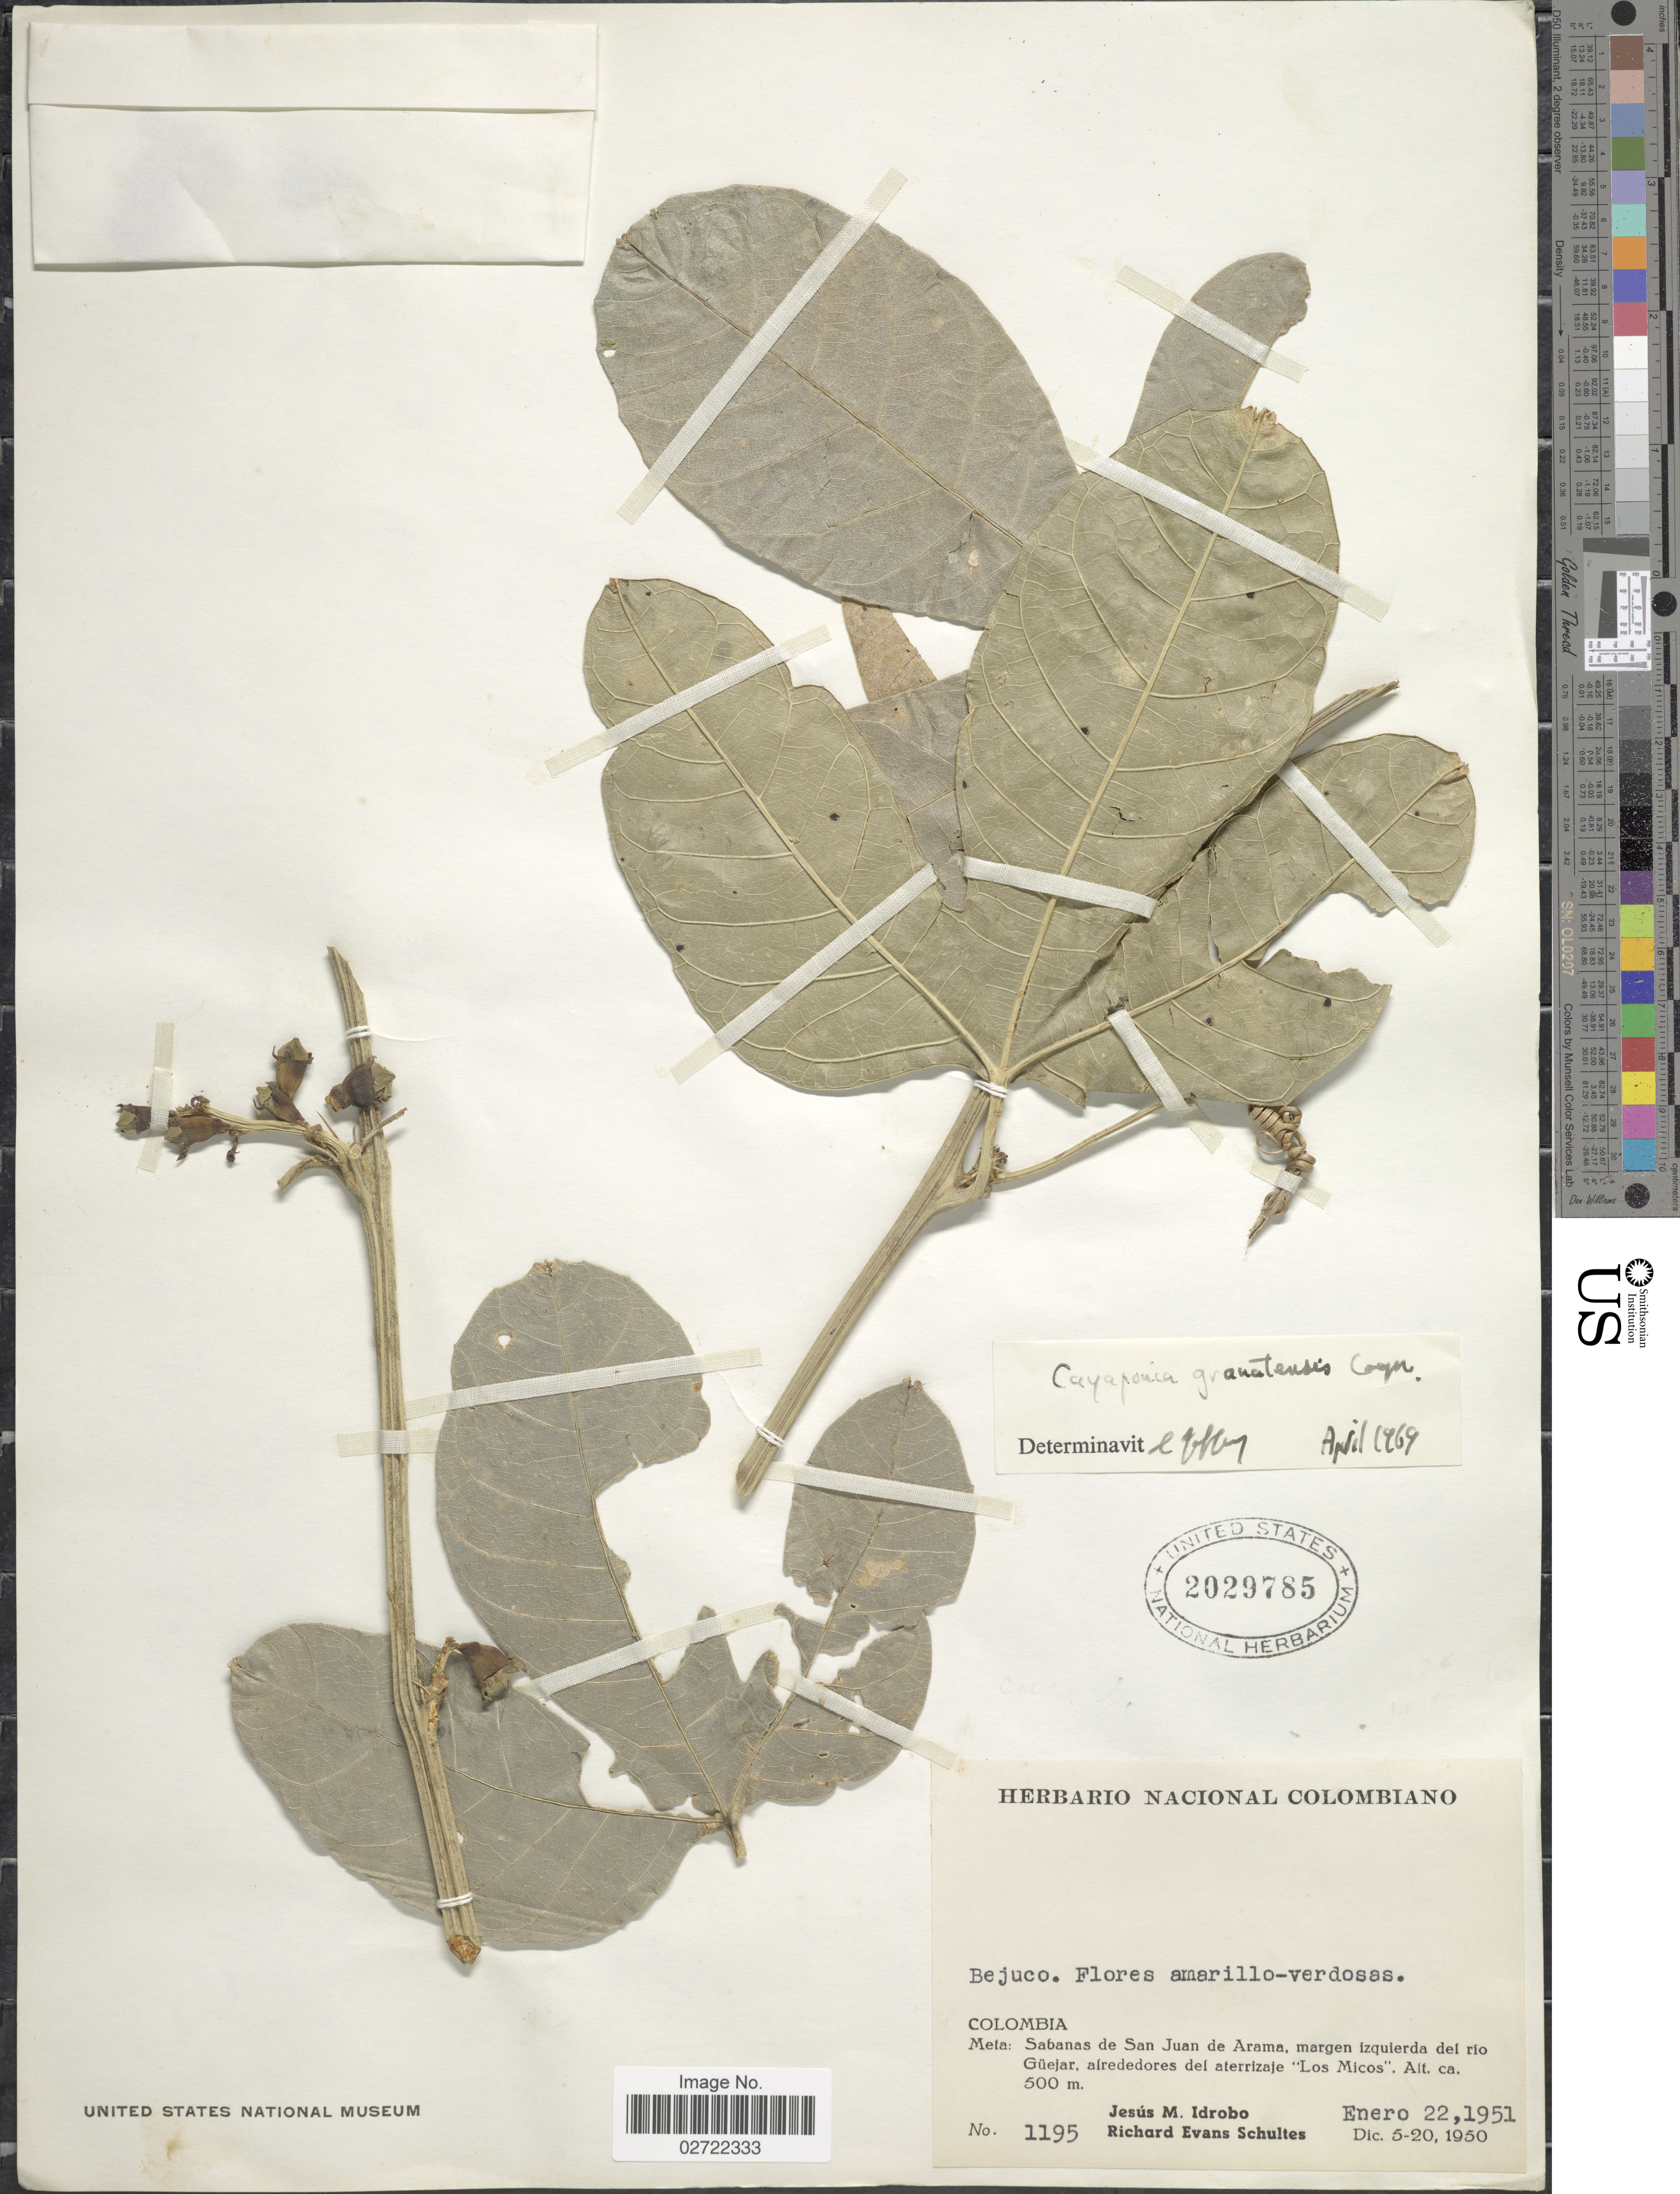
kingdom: Plantae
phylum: Tracheophyta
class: Magnoliopsida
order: Cucurbitales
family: Cucurbitaceae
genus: Cayaponia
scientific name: Cayaponia granatensis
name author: Cogn.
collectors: J. M. Idrobo & R. E. Schultes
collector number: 1195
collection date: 1951-01-22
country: Colombia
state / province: Meta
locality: Sabanas de San Juan de Arama, margen izquierda del rio Guejar, alrededores del aterrizaje "Los Micos".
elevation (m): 500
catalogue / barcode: US 2029785